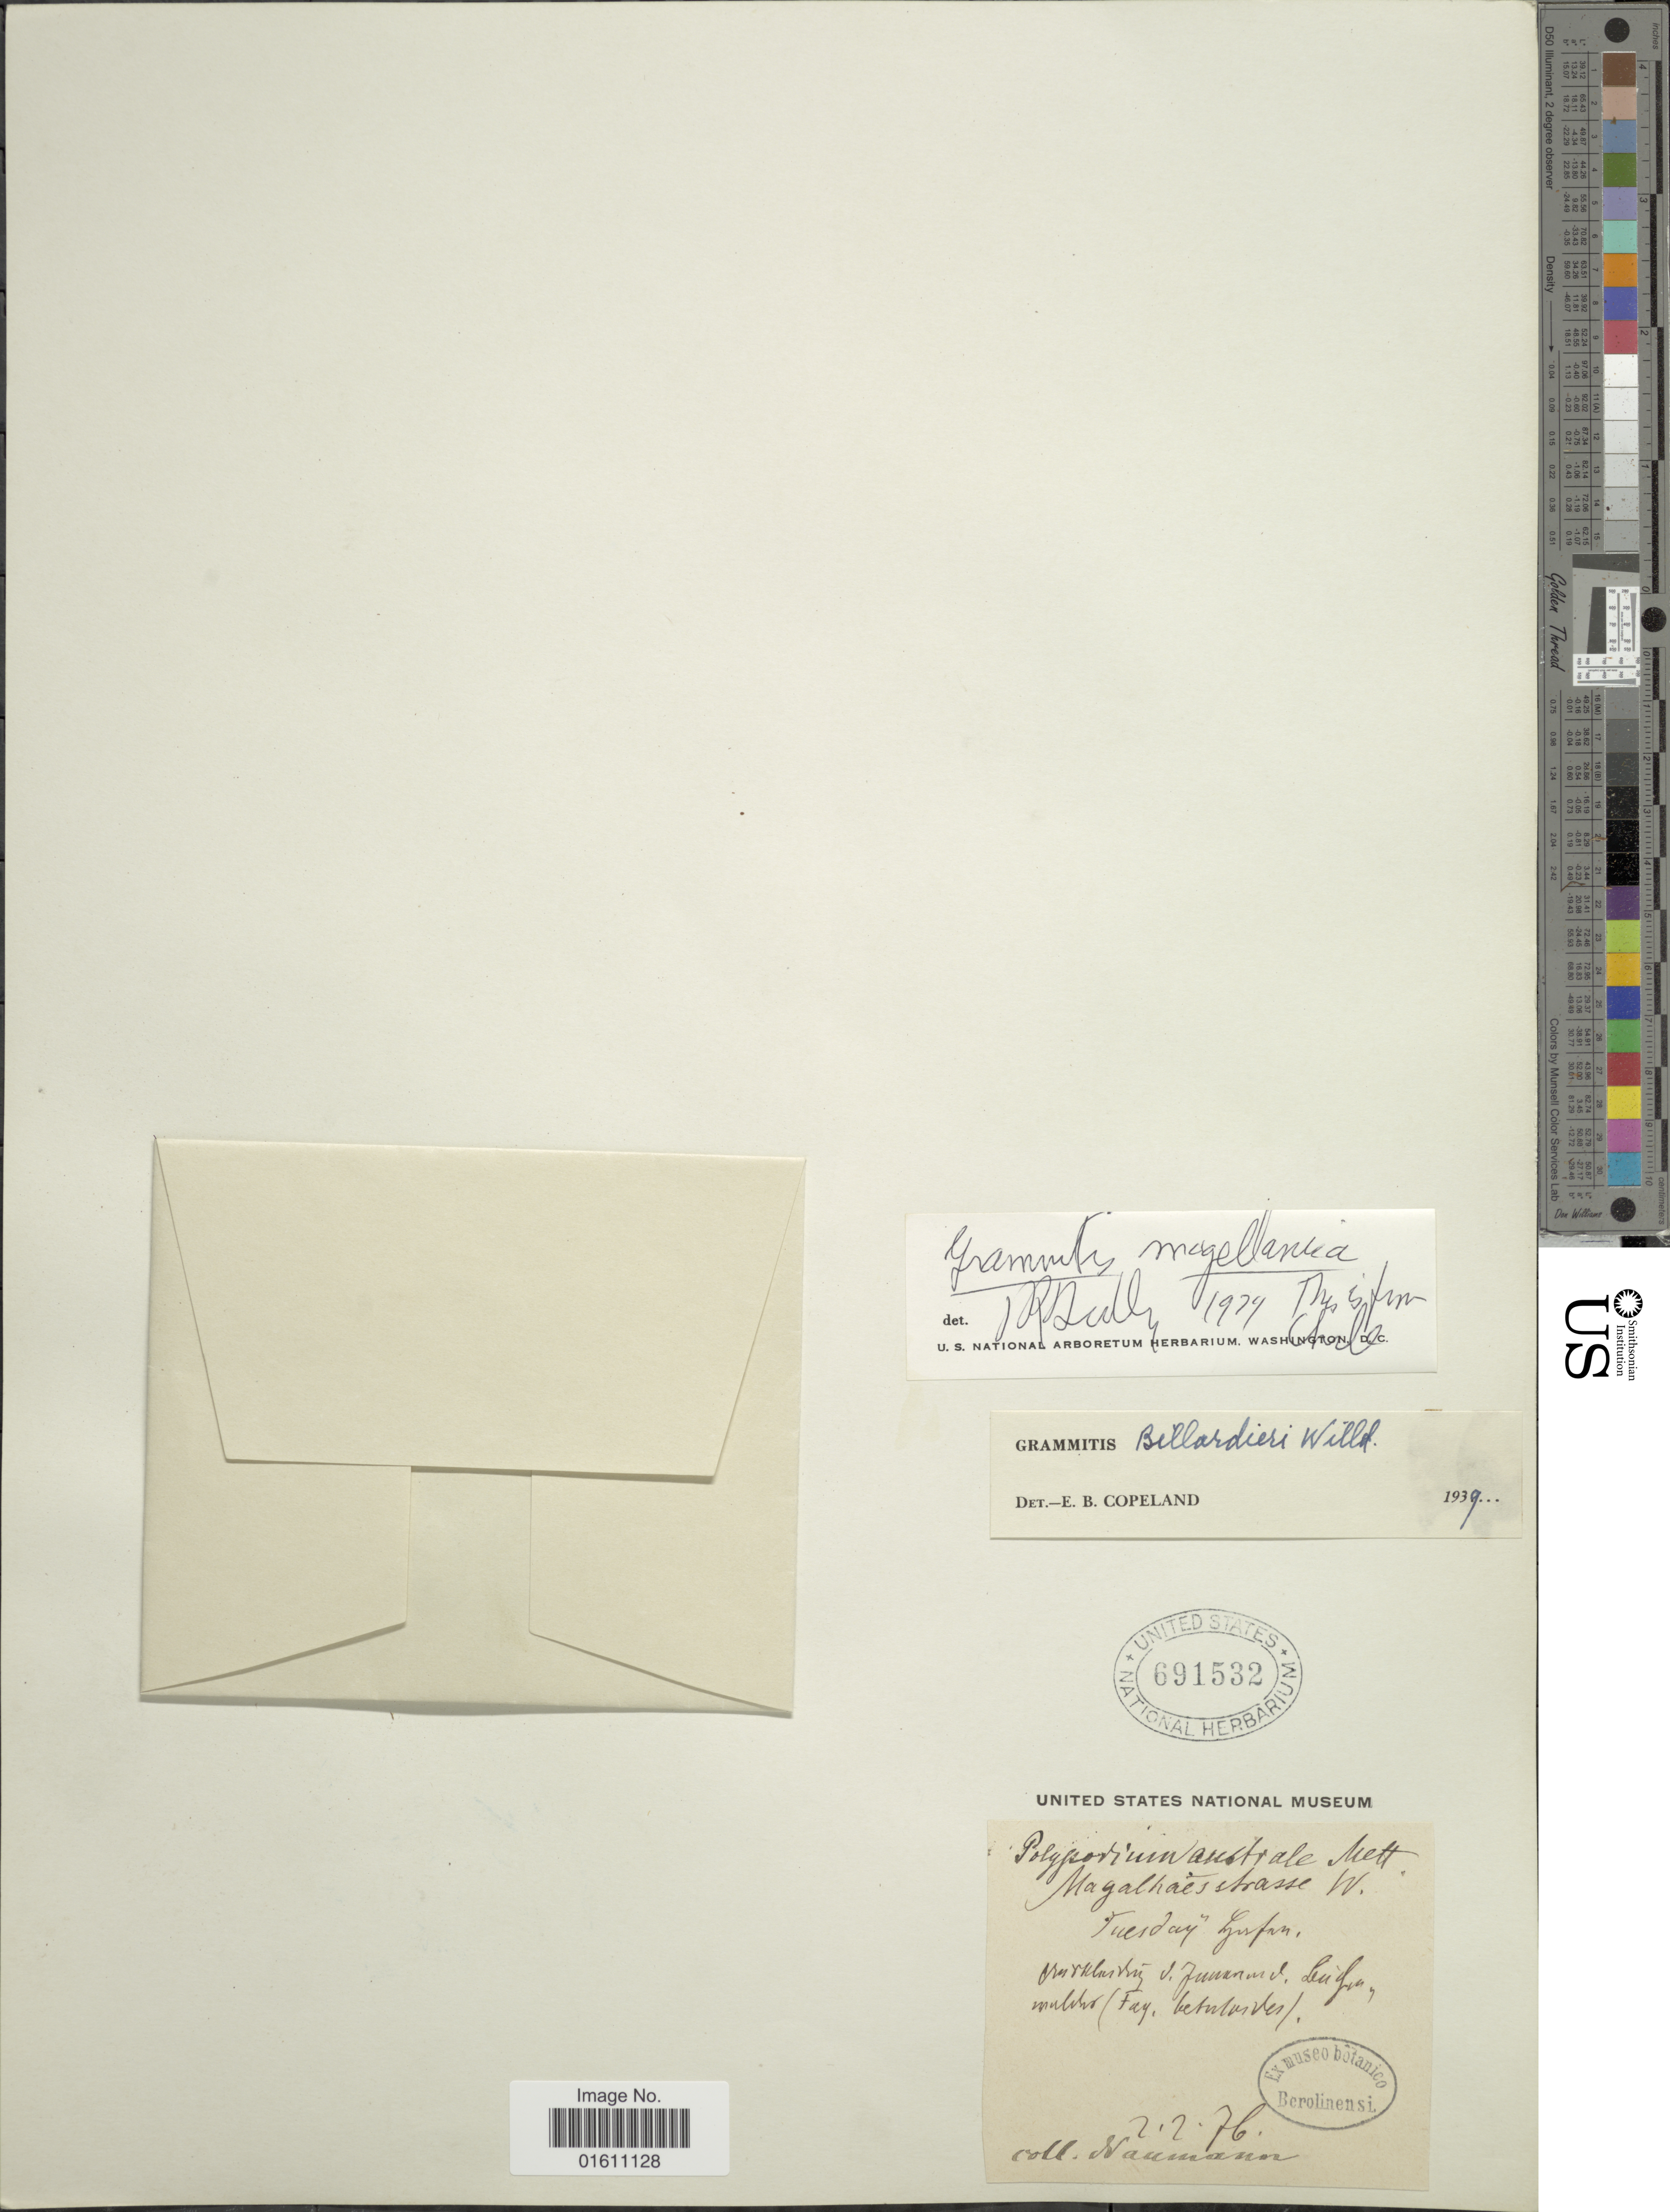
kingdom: Plantae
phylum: Tracheophyta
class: Polypodiopsida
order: Polypodiales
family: Polypodiaceae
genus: Notogrammitis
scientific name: Notogrammitis billardierei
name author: (Willd.) Parris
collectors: -. Naumann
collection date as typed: Transcribed d/m/y: 2/2/76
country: Chile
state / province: Magallanes y de la Antártica Chilena (XII)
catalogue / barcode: US 691532